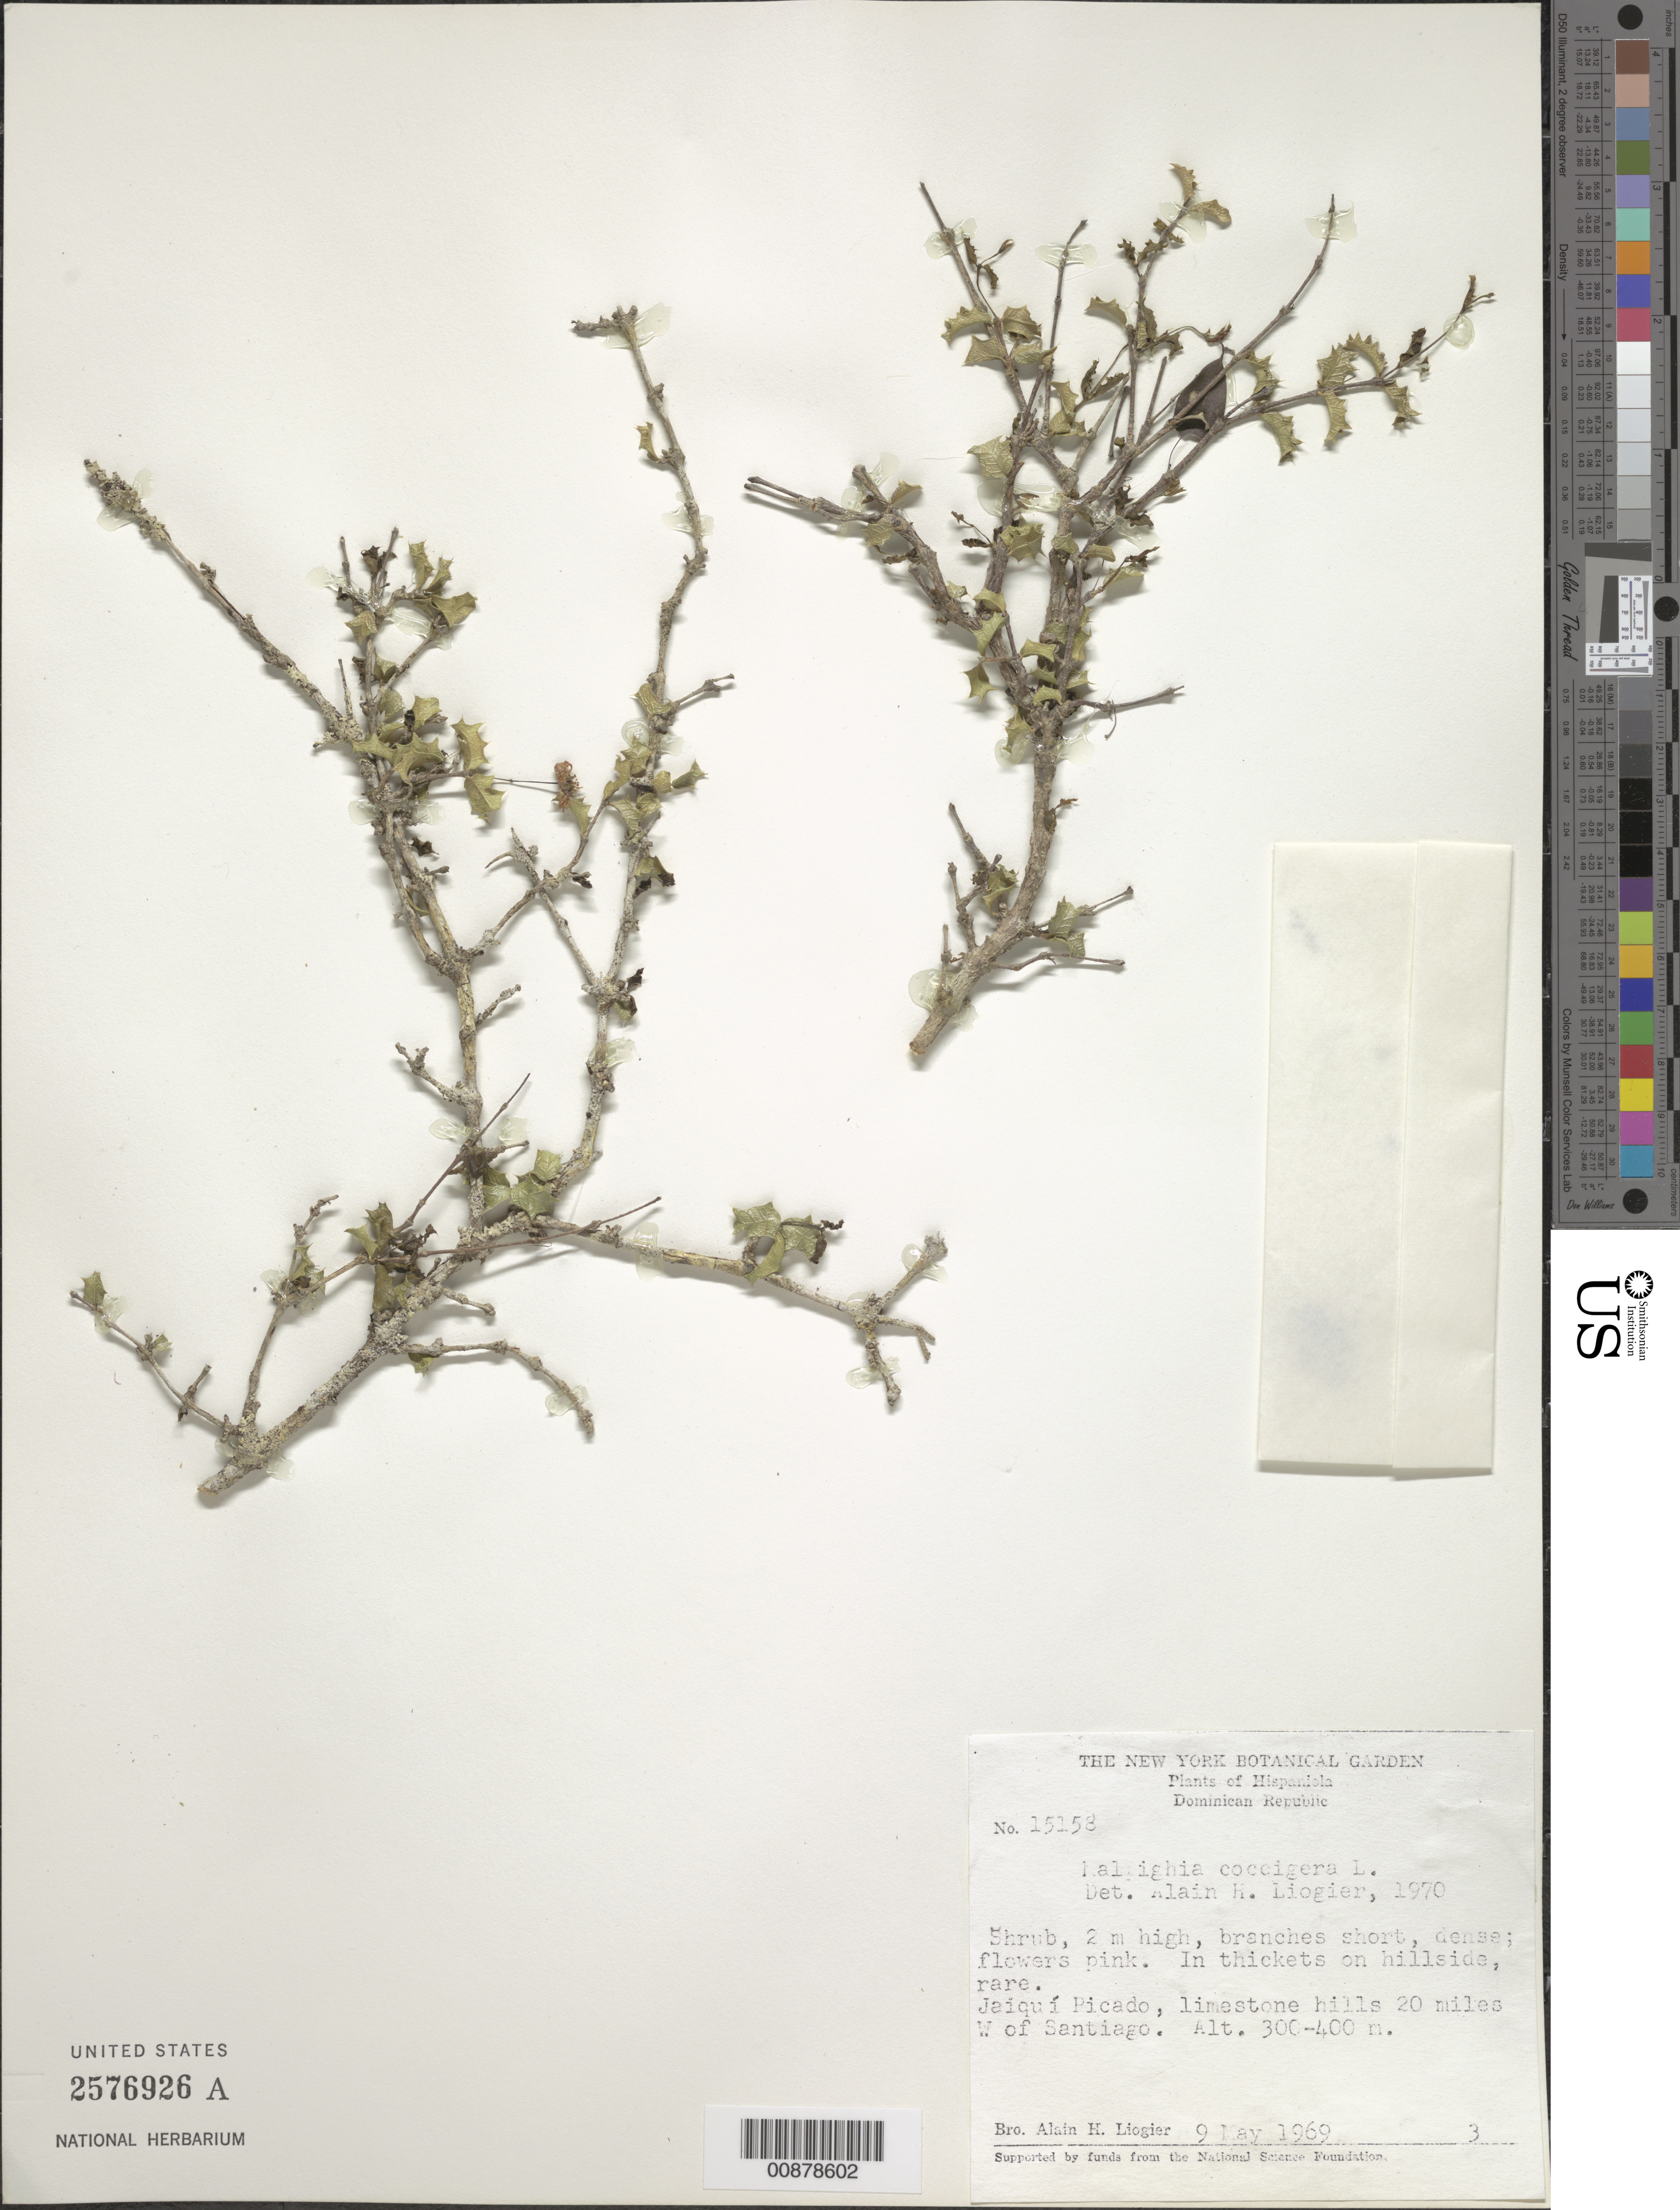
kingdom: Plantae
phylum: Tracheophyta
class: Magnoliopsida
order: Malpighiales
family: Malpighiaceae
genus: Malpighia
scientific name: Malpighia coccigera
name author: L.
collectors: A. H. Liogier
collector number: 15158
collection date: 1969-05-09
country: Dominican Republic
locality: Jaiquí Picado, limestone hills 20 miles W of Santiago.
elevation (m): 300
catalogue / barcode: US 2576926A